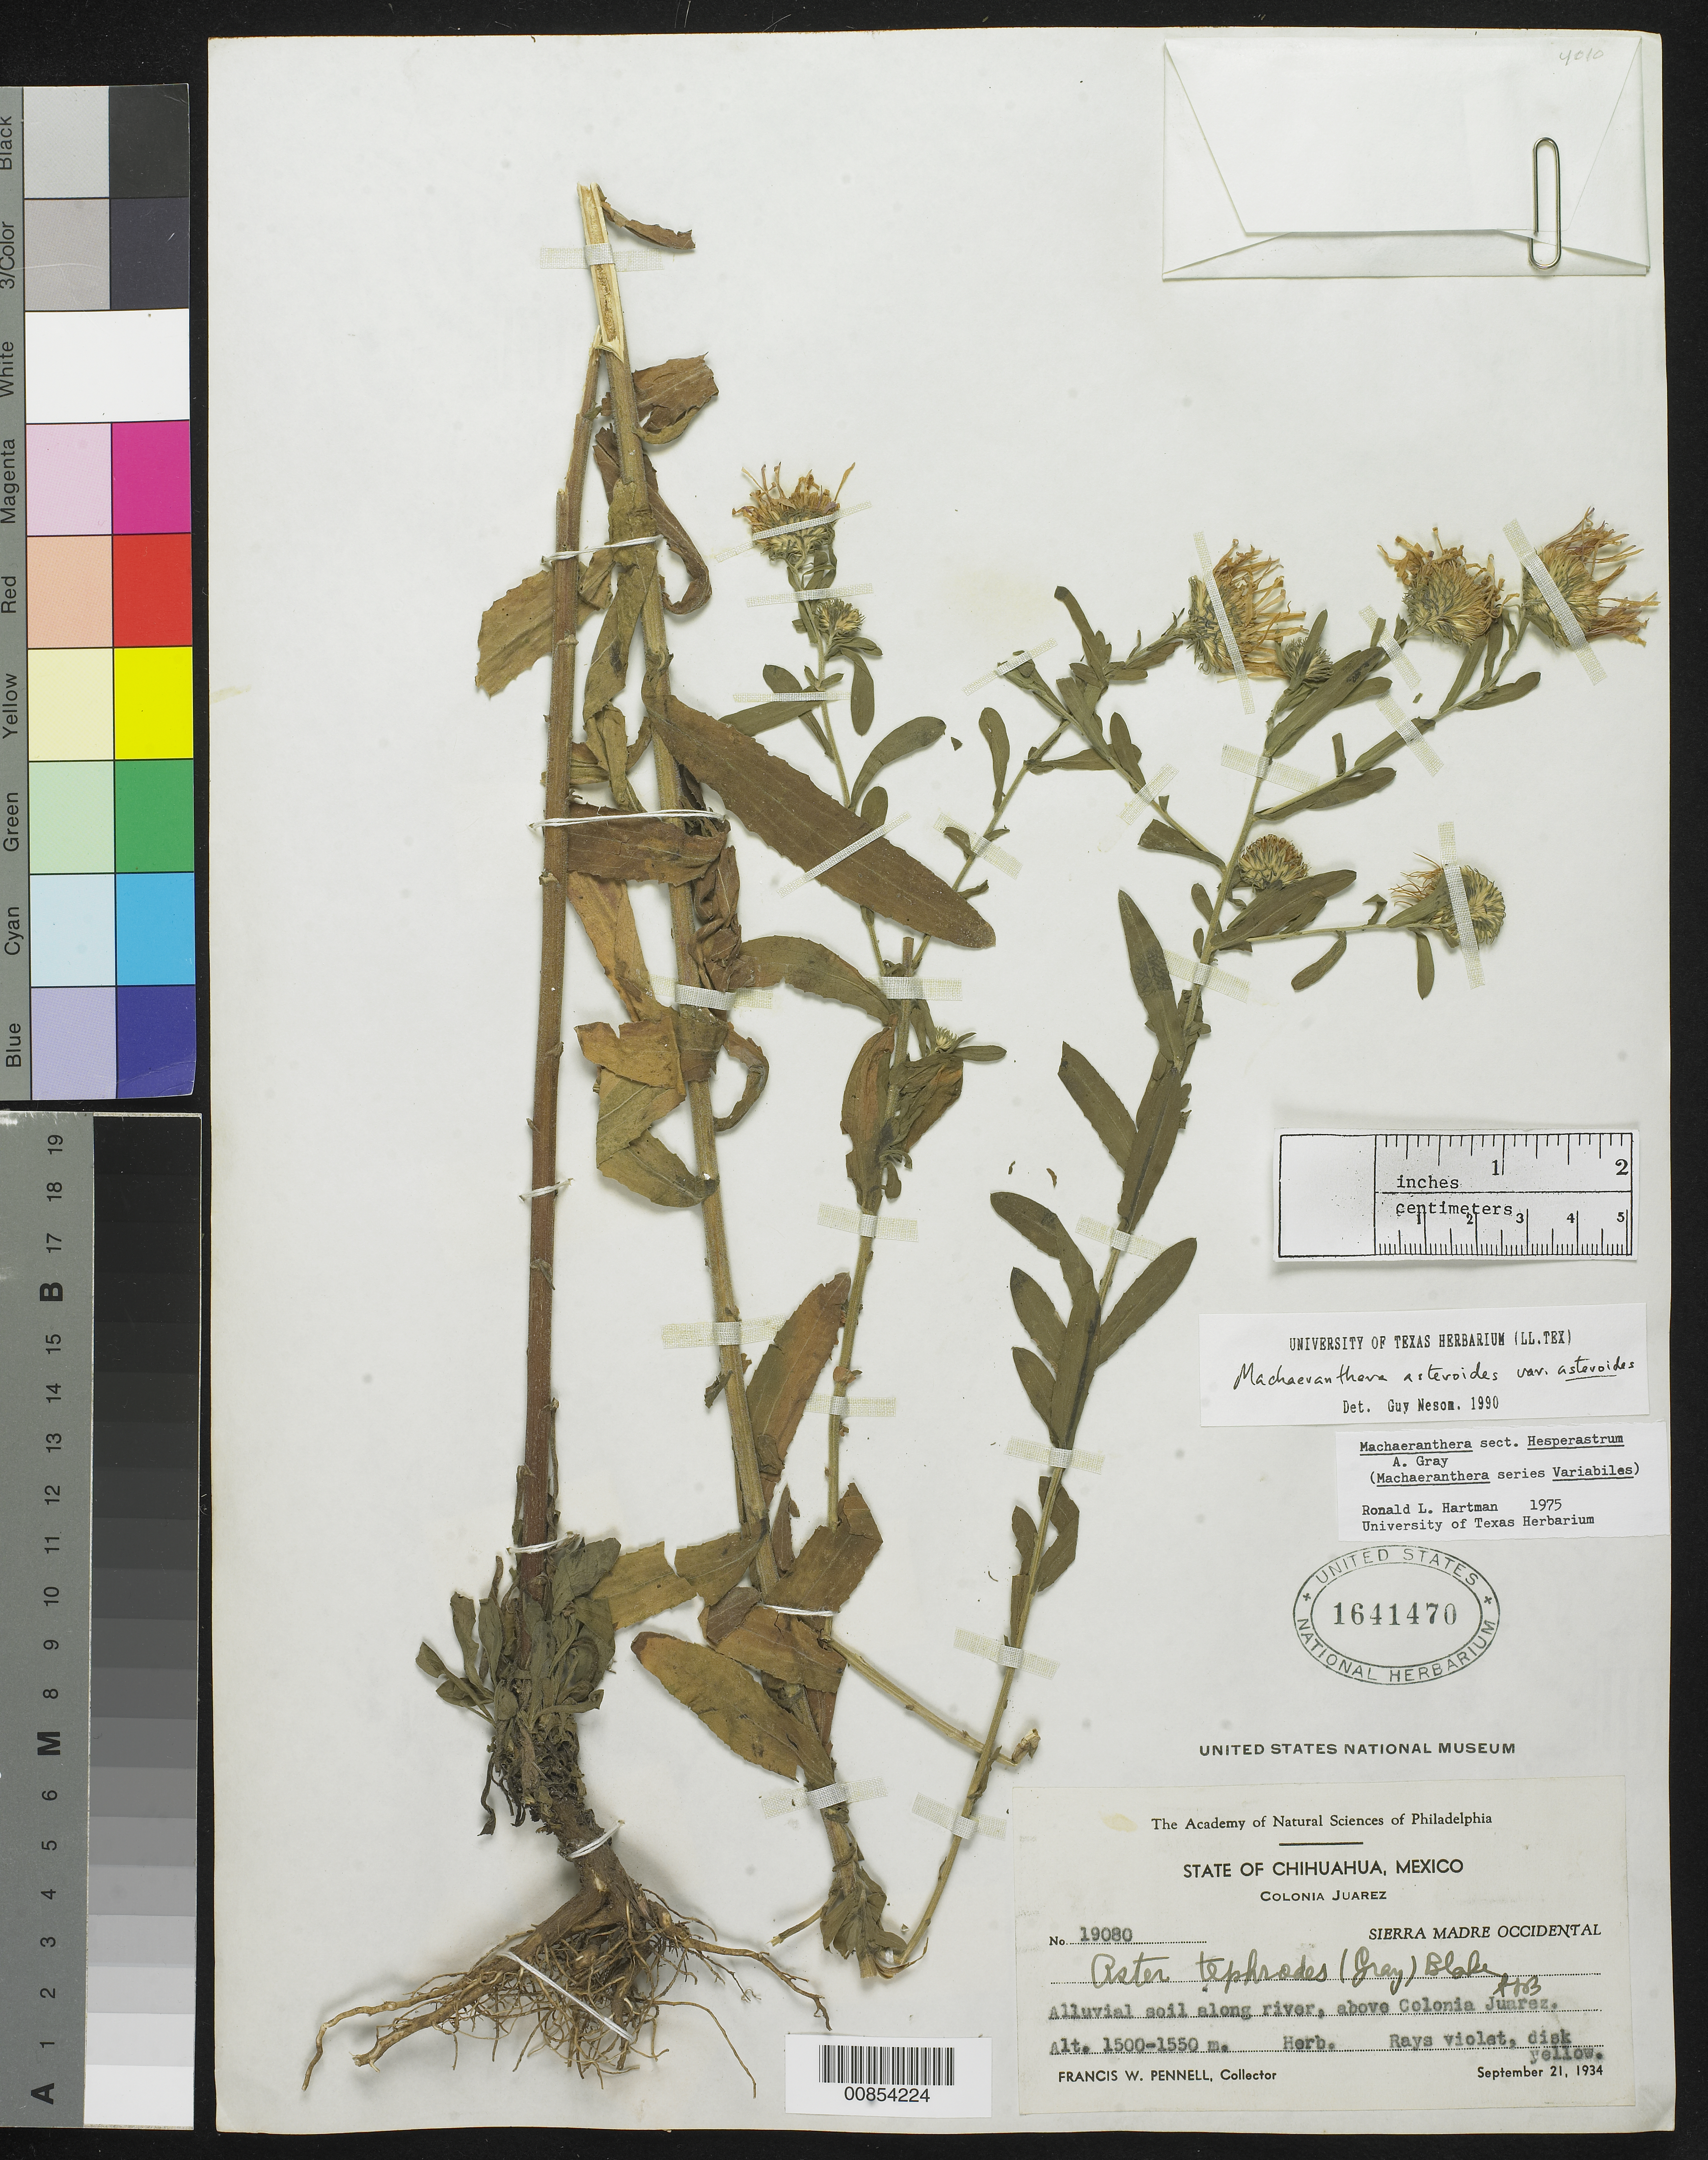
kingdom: Plantae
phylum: Tracheophyta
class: Magnoliopsida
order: Asterales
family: Asteraceae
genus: Machaeranthera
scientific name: Machaeranthera asteroides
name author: (Torr.) Greene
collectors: F. W. Pennell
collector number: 19080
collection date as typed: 21 Sep 1934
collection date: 1934-09-21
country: Mexico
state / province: Chihuahua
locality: Above Colonia Juárez. Sierra Madre Occidental, Chihuahua.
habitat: Alluvial soil along river.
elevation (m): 1550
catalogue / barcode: US 1641470